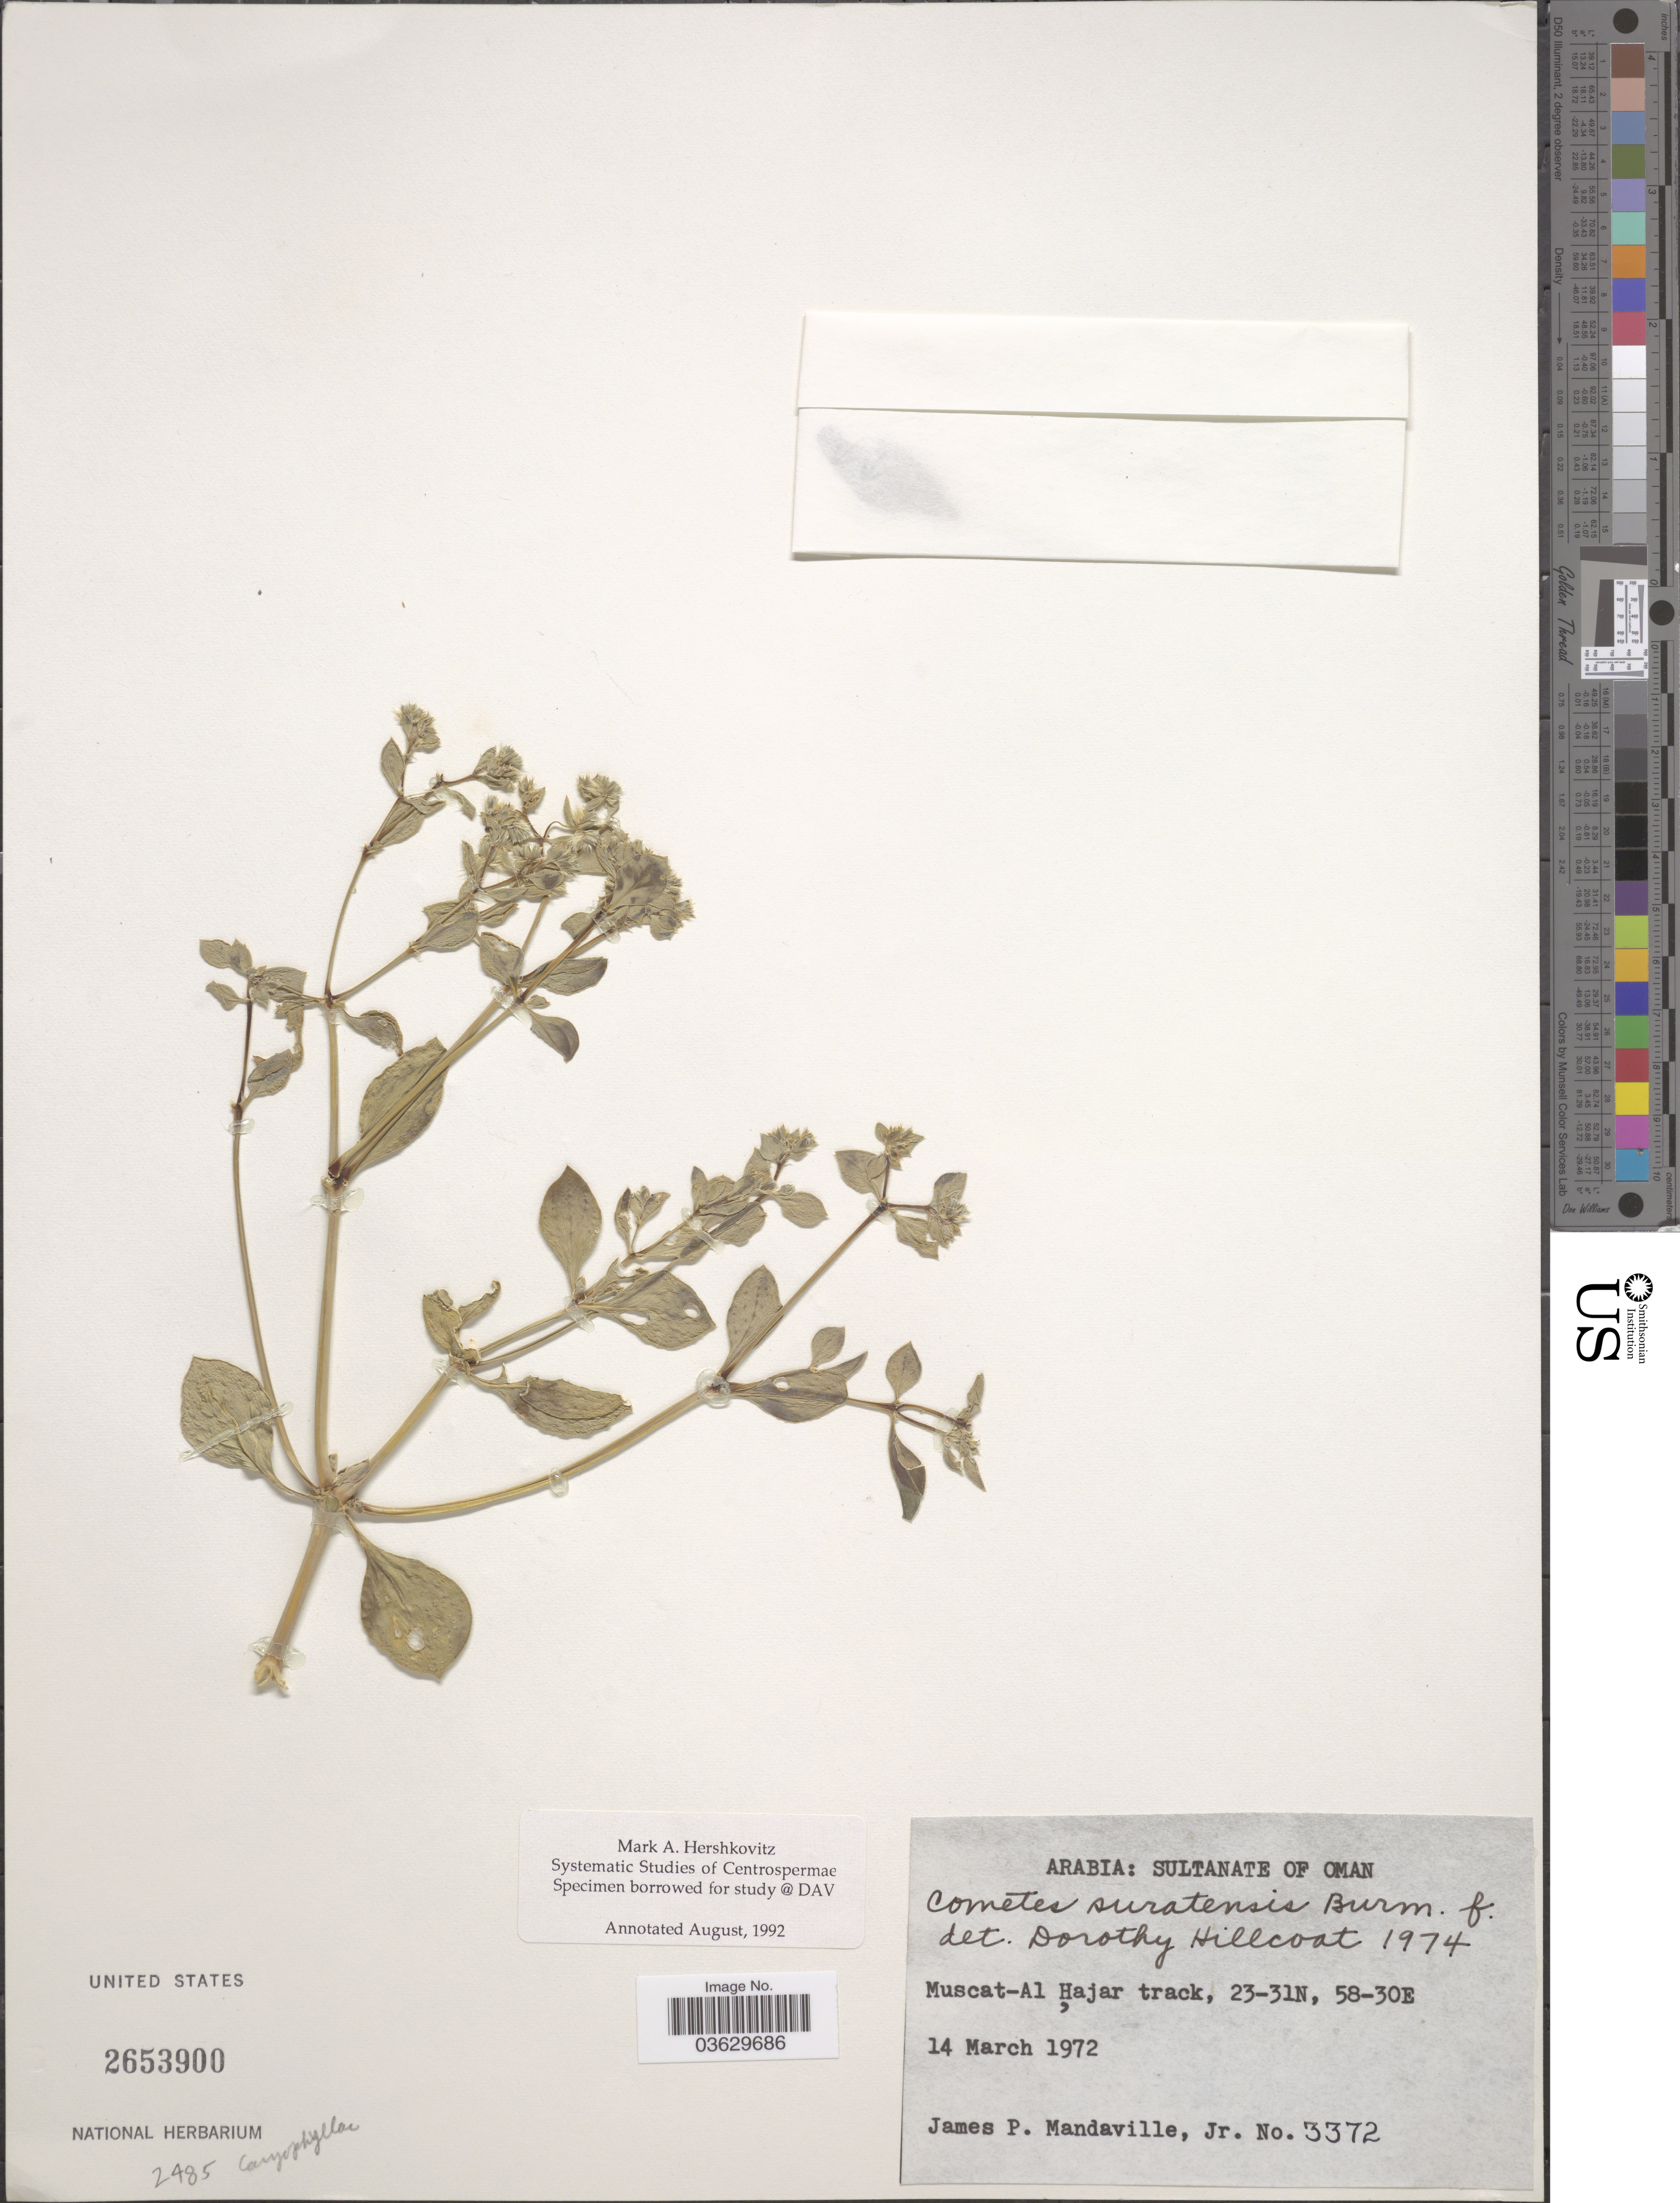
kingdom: Plantae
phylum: Tracheophyta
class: Magnoliopsida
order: Caryophyllales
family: Caryophyllaceae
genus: Cometes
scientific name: Cometes surattensis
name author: L.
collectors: J. Mandaville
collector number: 3372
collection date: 1972-03-14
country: Saudi Arabia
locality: Arabia: Sultanate of Oman. Muscat-Al Hajar track.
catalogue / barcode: US 2653900